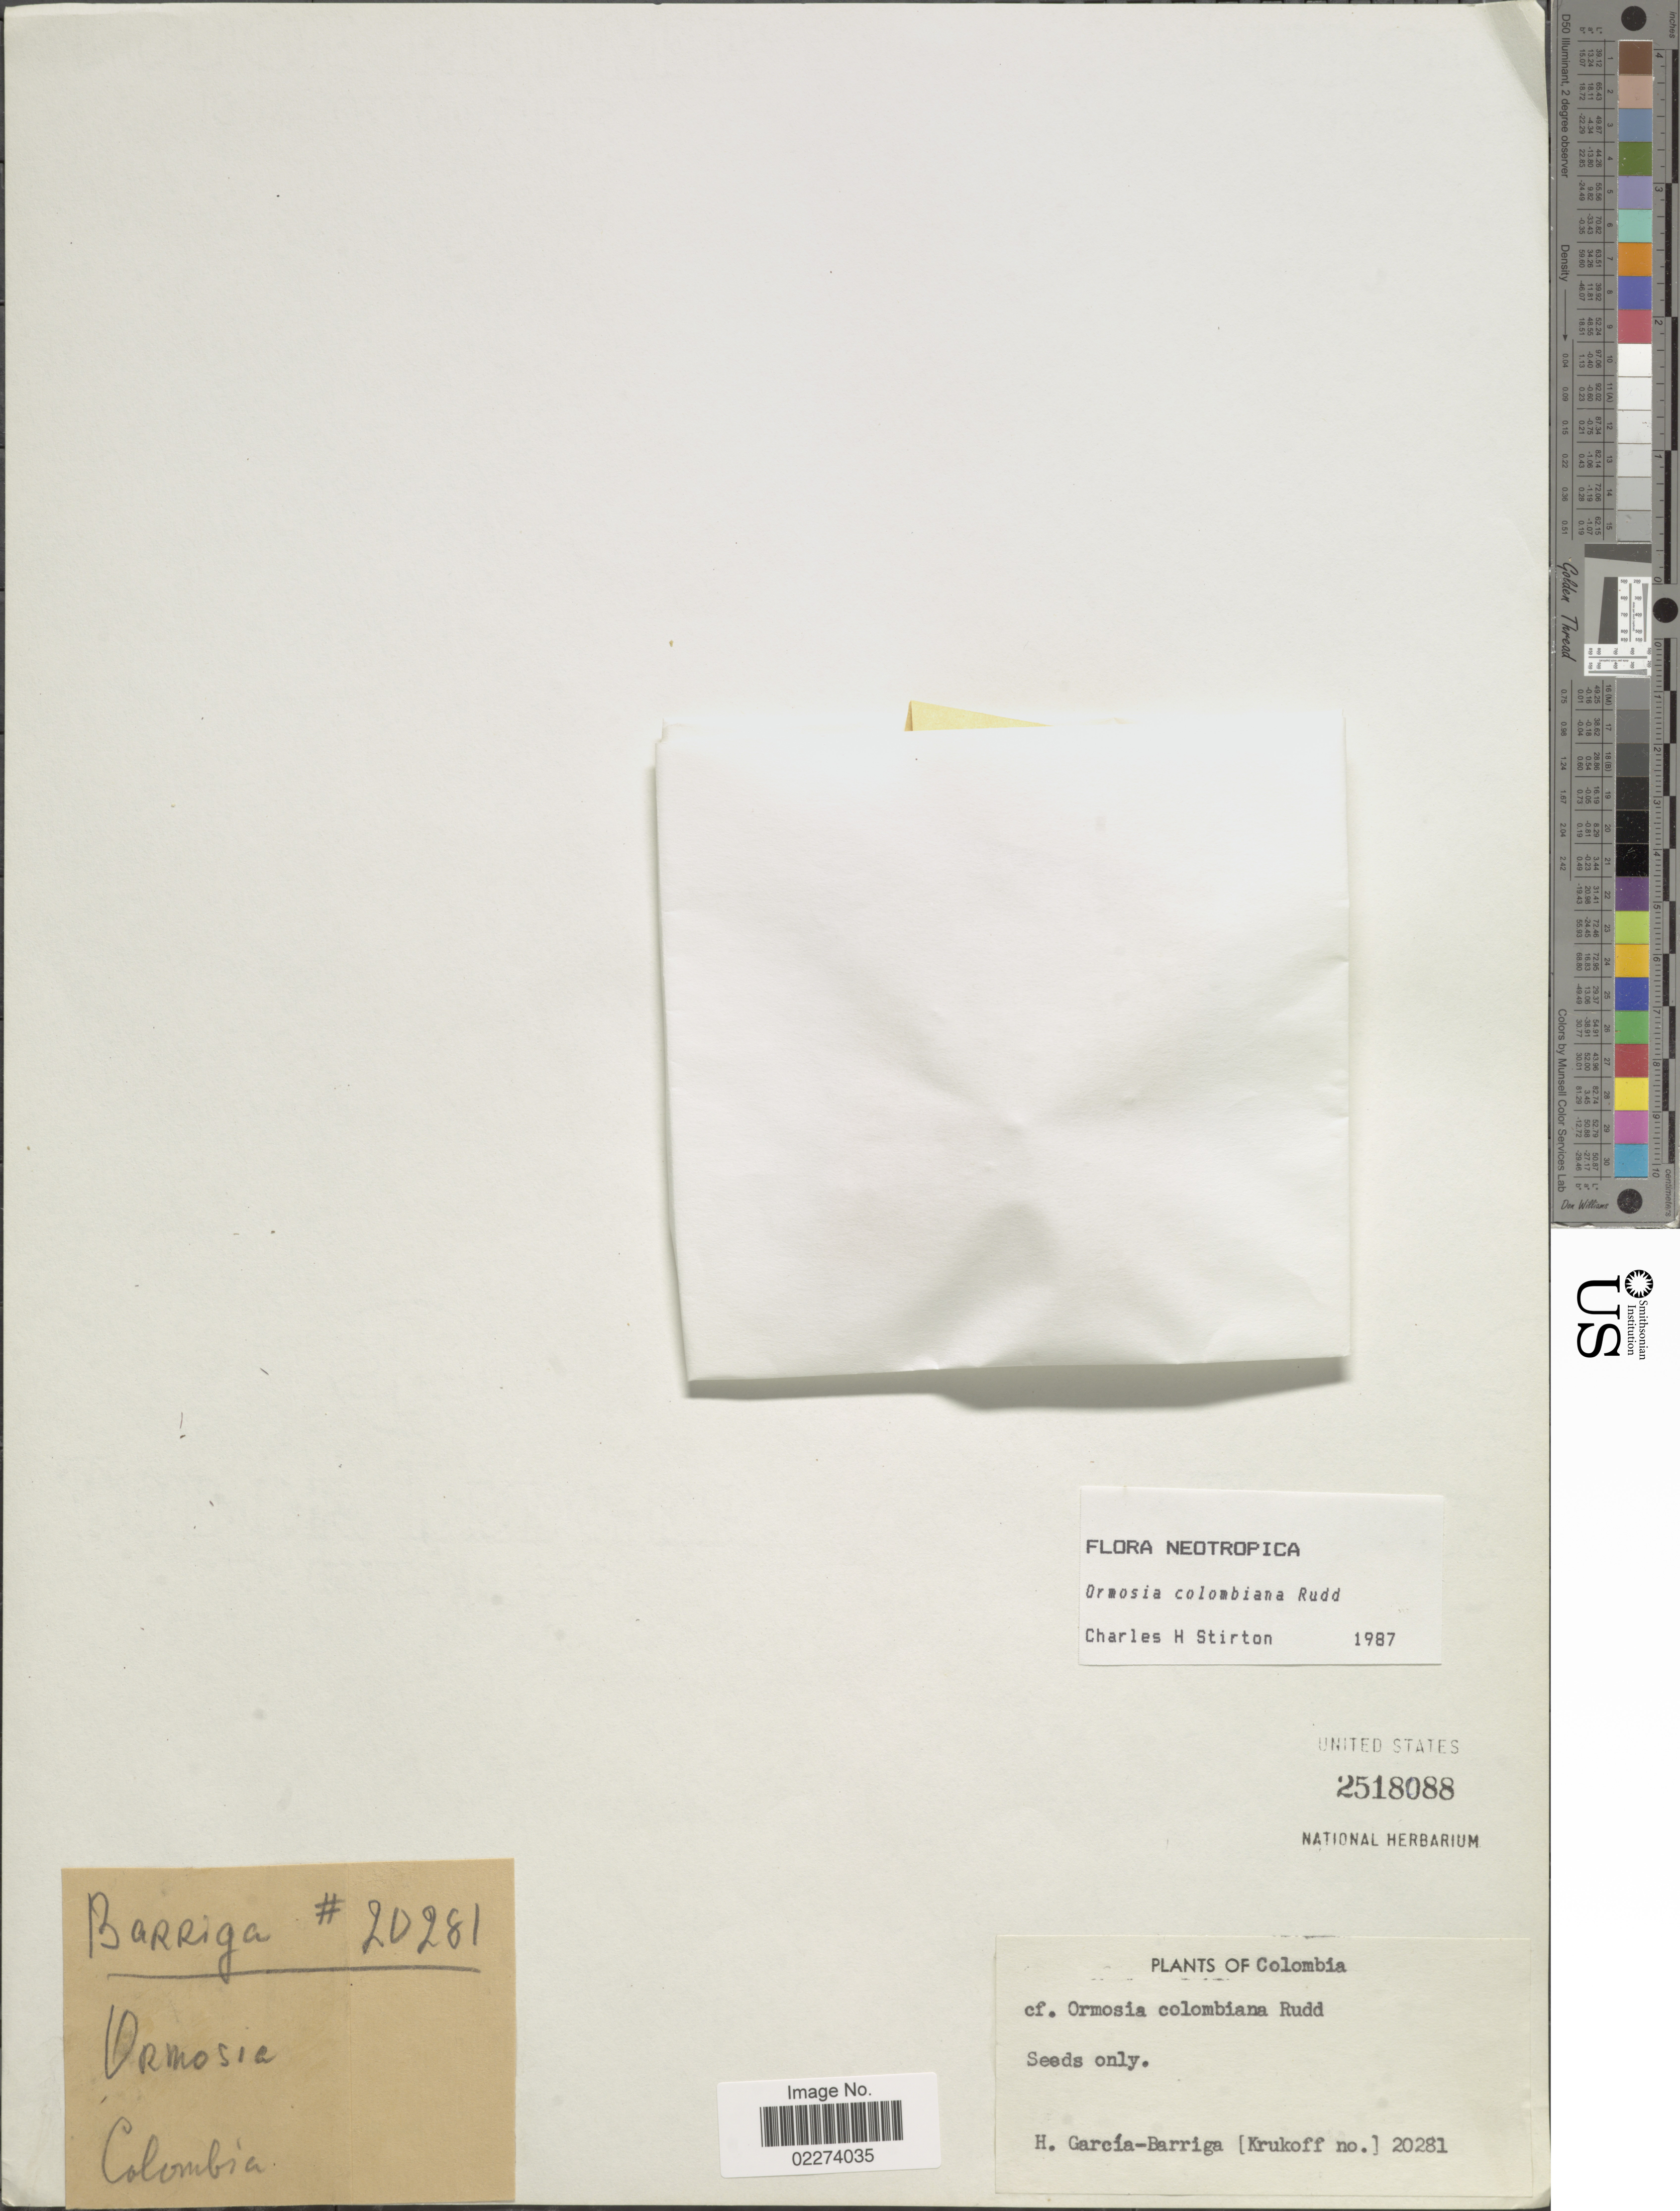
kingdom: Plantae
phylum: Tracheophyta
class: Magnoliopsida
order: Fabales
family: Fabaceae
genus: Ormosia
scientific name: Ormosia colombiana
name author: Rudd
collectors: H. García Barriga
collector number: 20281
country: Colombia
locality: Barriga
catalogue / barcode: US 2518088